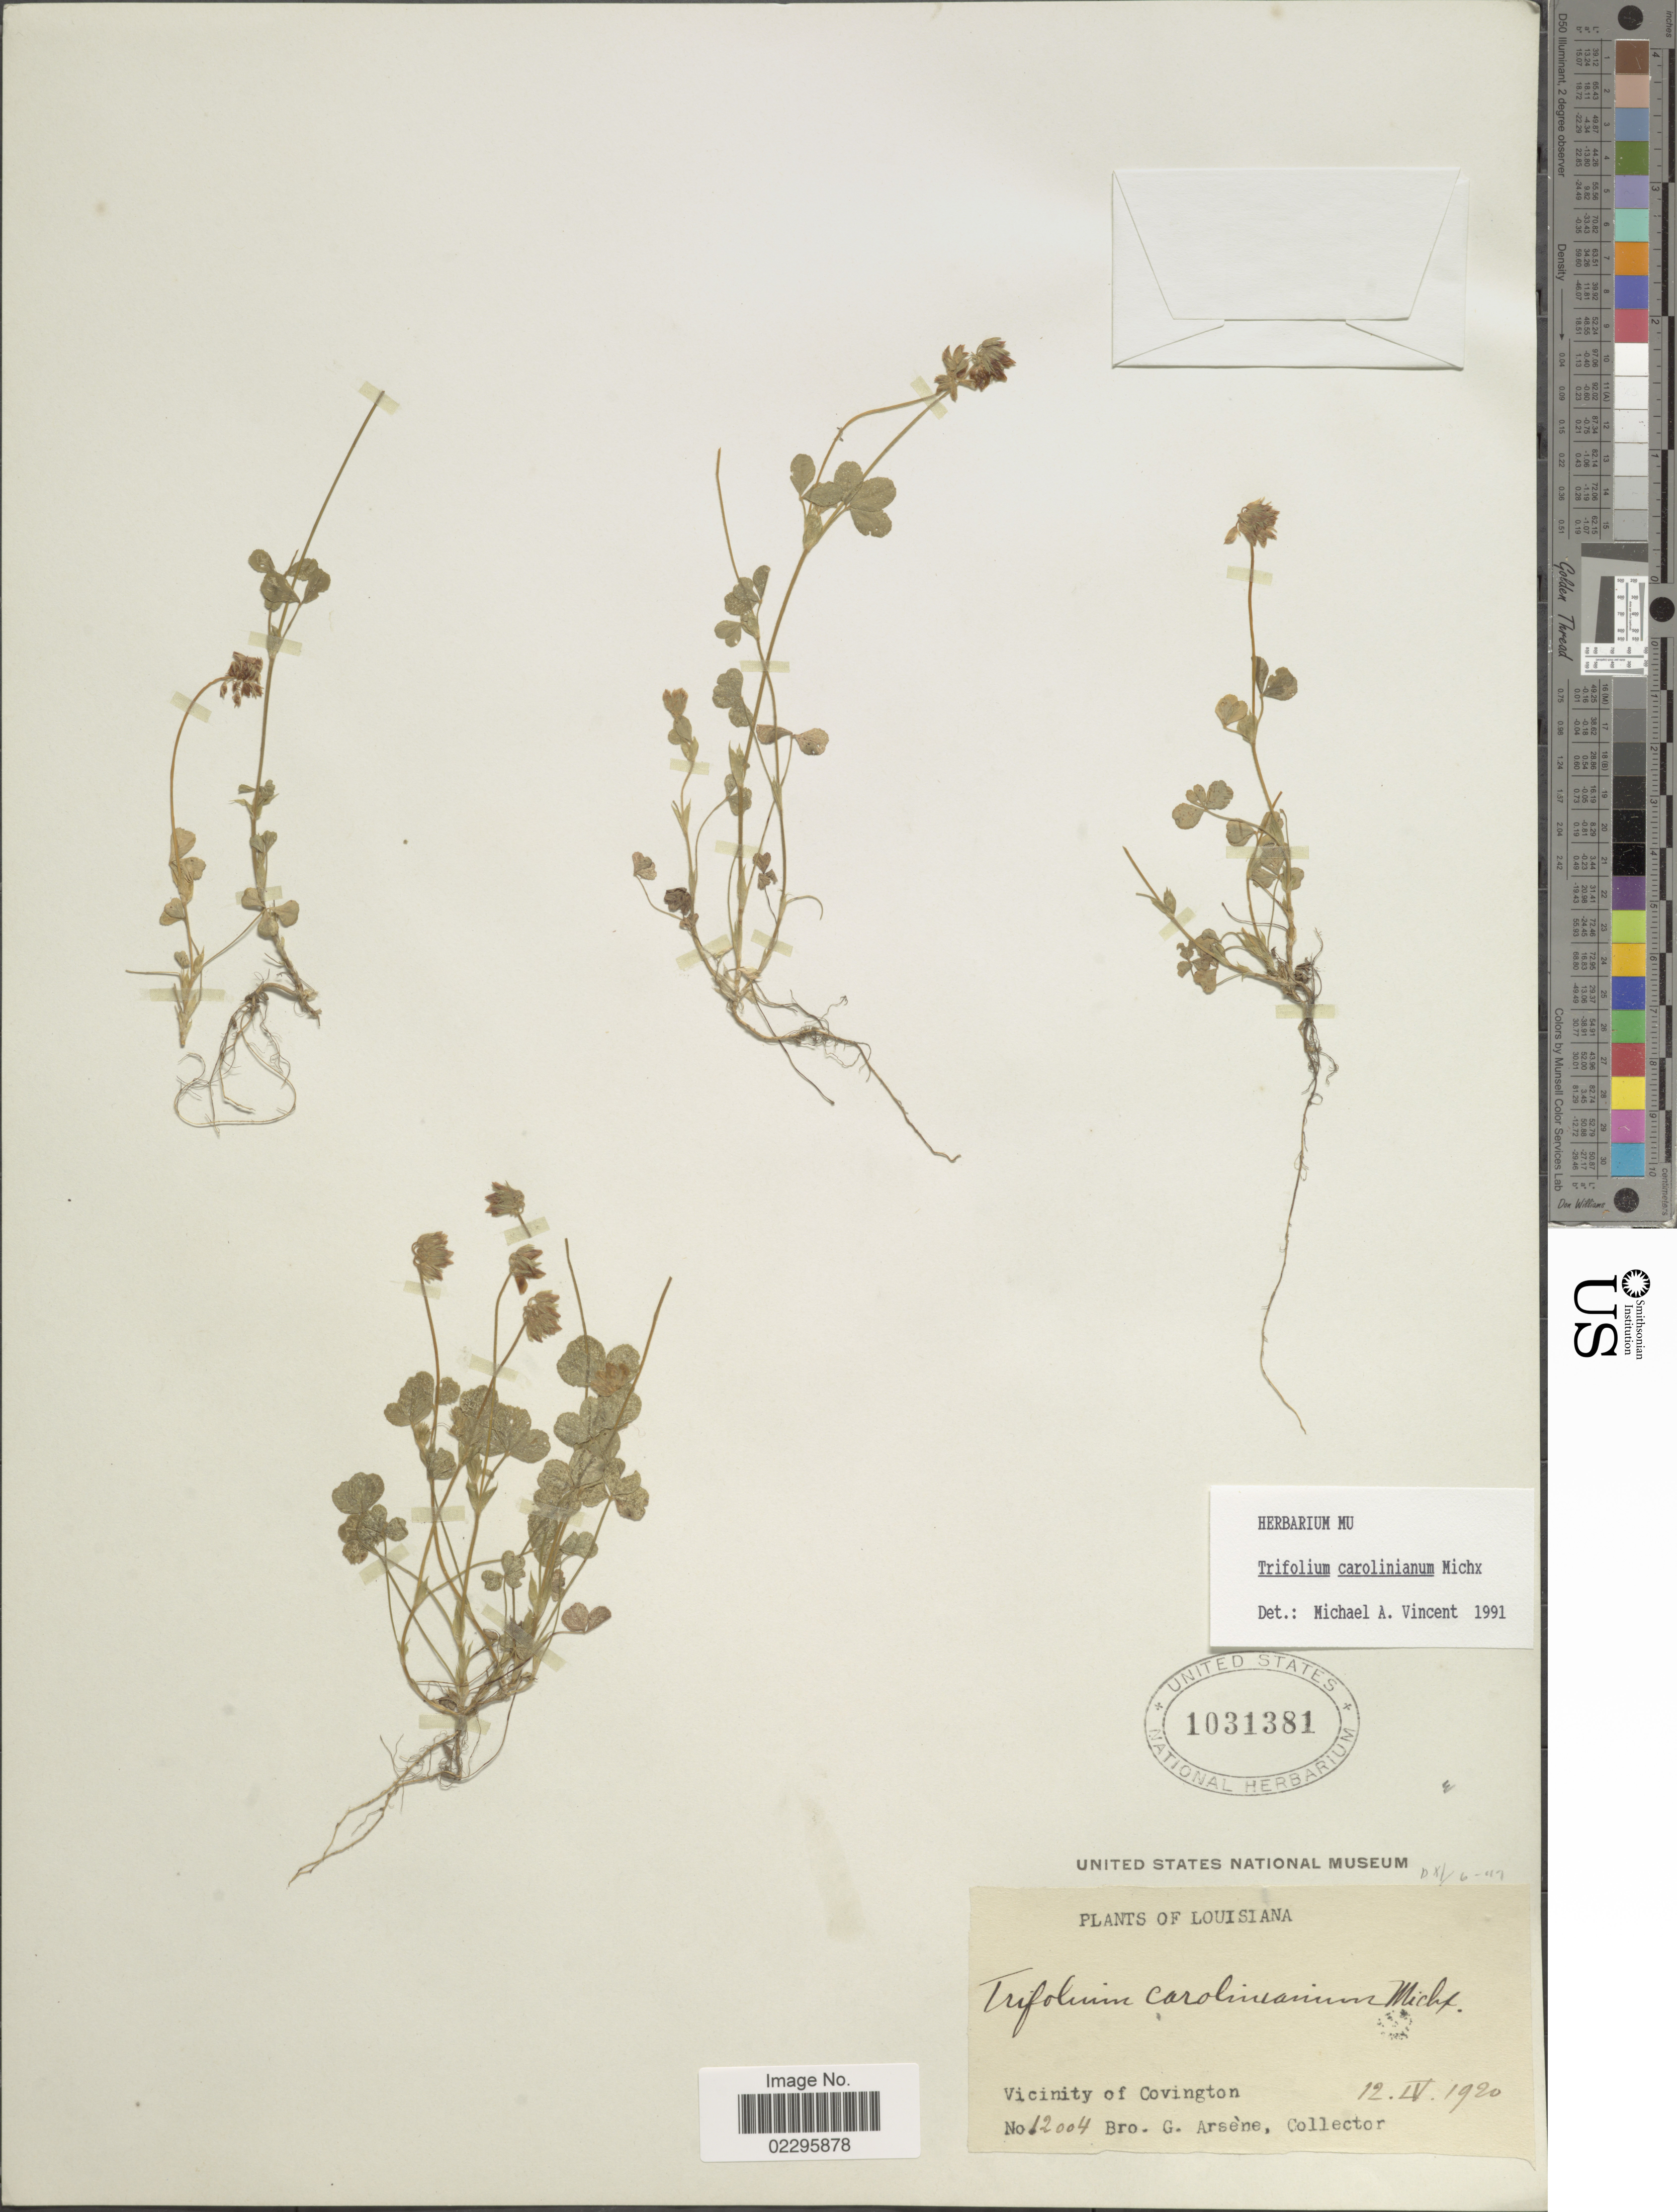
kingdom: Plantae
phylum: Tracheophyta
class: Magnoliopsida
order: Fabales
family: Fabaceae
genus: Trifolium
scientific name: Trifolium carolinianum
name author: Michx.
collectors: Bro. G. Arsène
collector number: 12004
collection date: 1920-04-12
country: United States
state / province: Louisiana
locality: Vicinity of Covington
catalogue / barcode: US 1031381